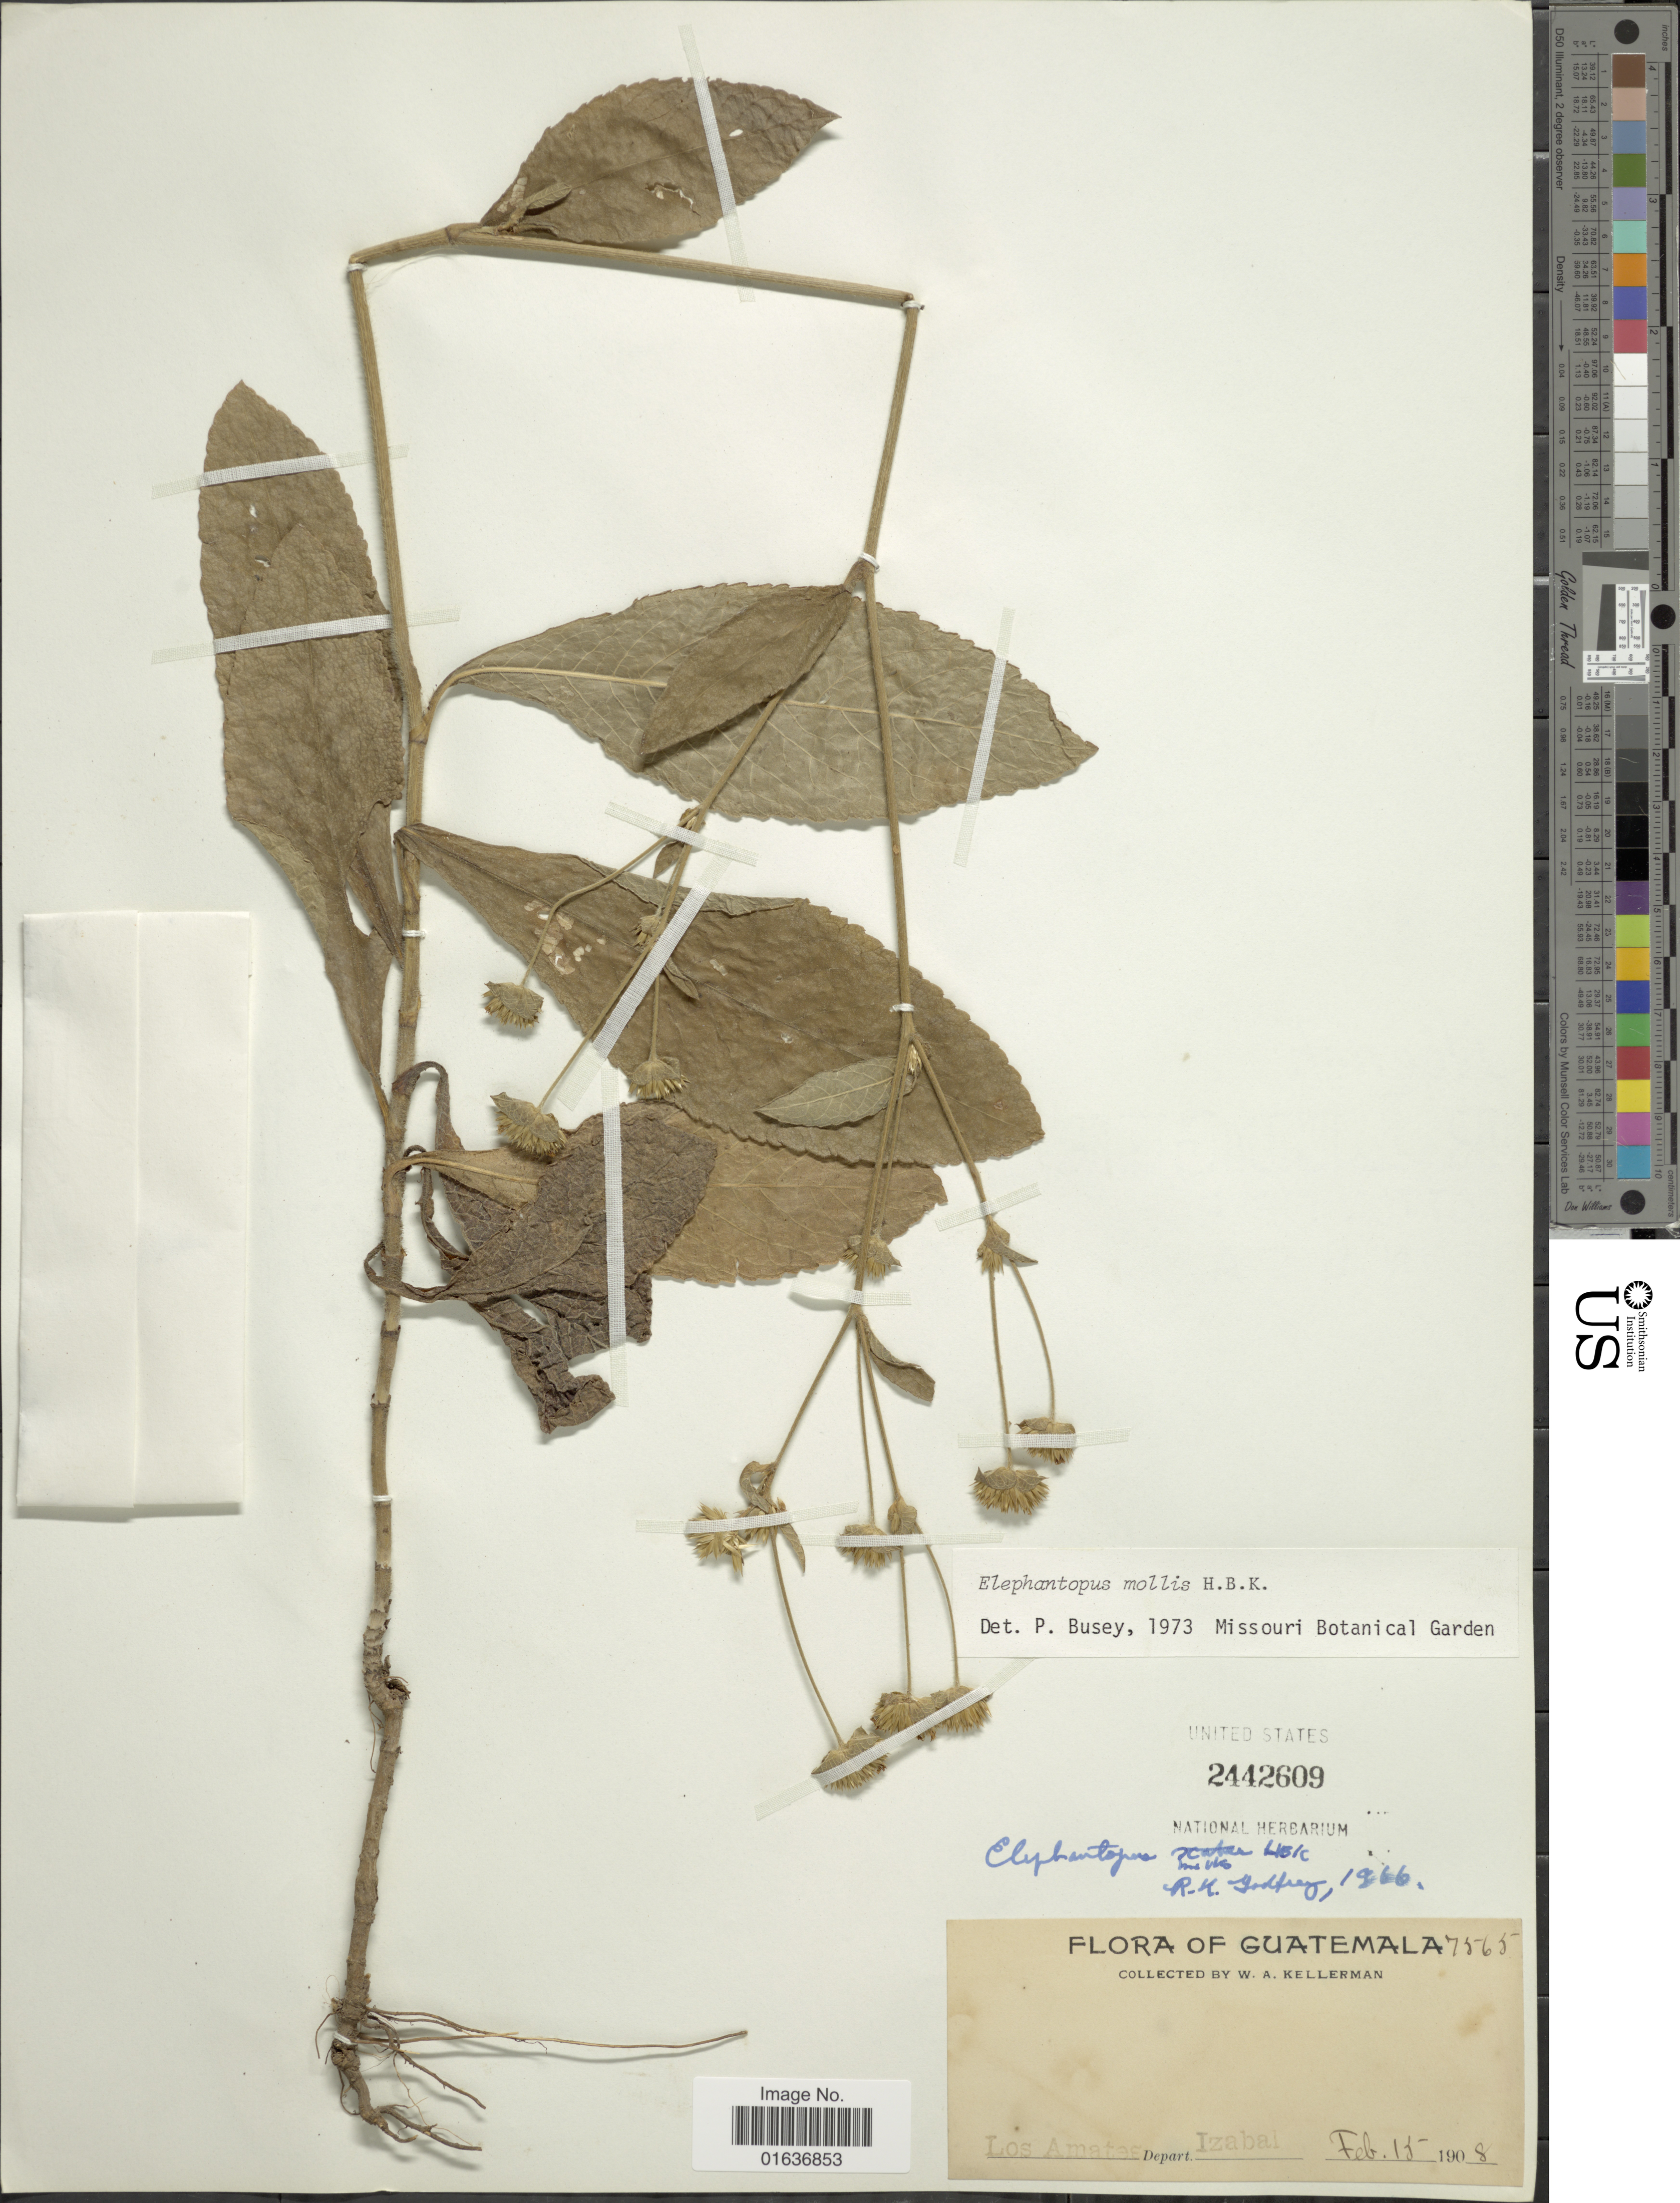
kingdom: Plantae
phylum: Tracheophyta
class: Magnoliopsida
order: Asterales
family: Asteraceae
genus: Elephantopus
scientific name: Elephantopus mollis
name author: Kunth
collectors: W. Kellerman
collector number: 7565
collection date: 1908-02-15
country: Guatemala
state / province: Izabal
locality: Los amates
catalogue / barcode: US 2442609